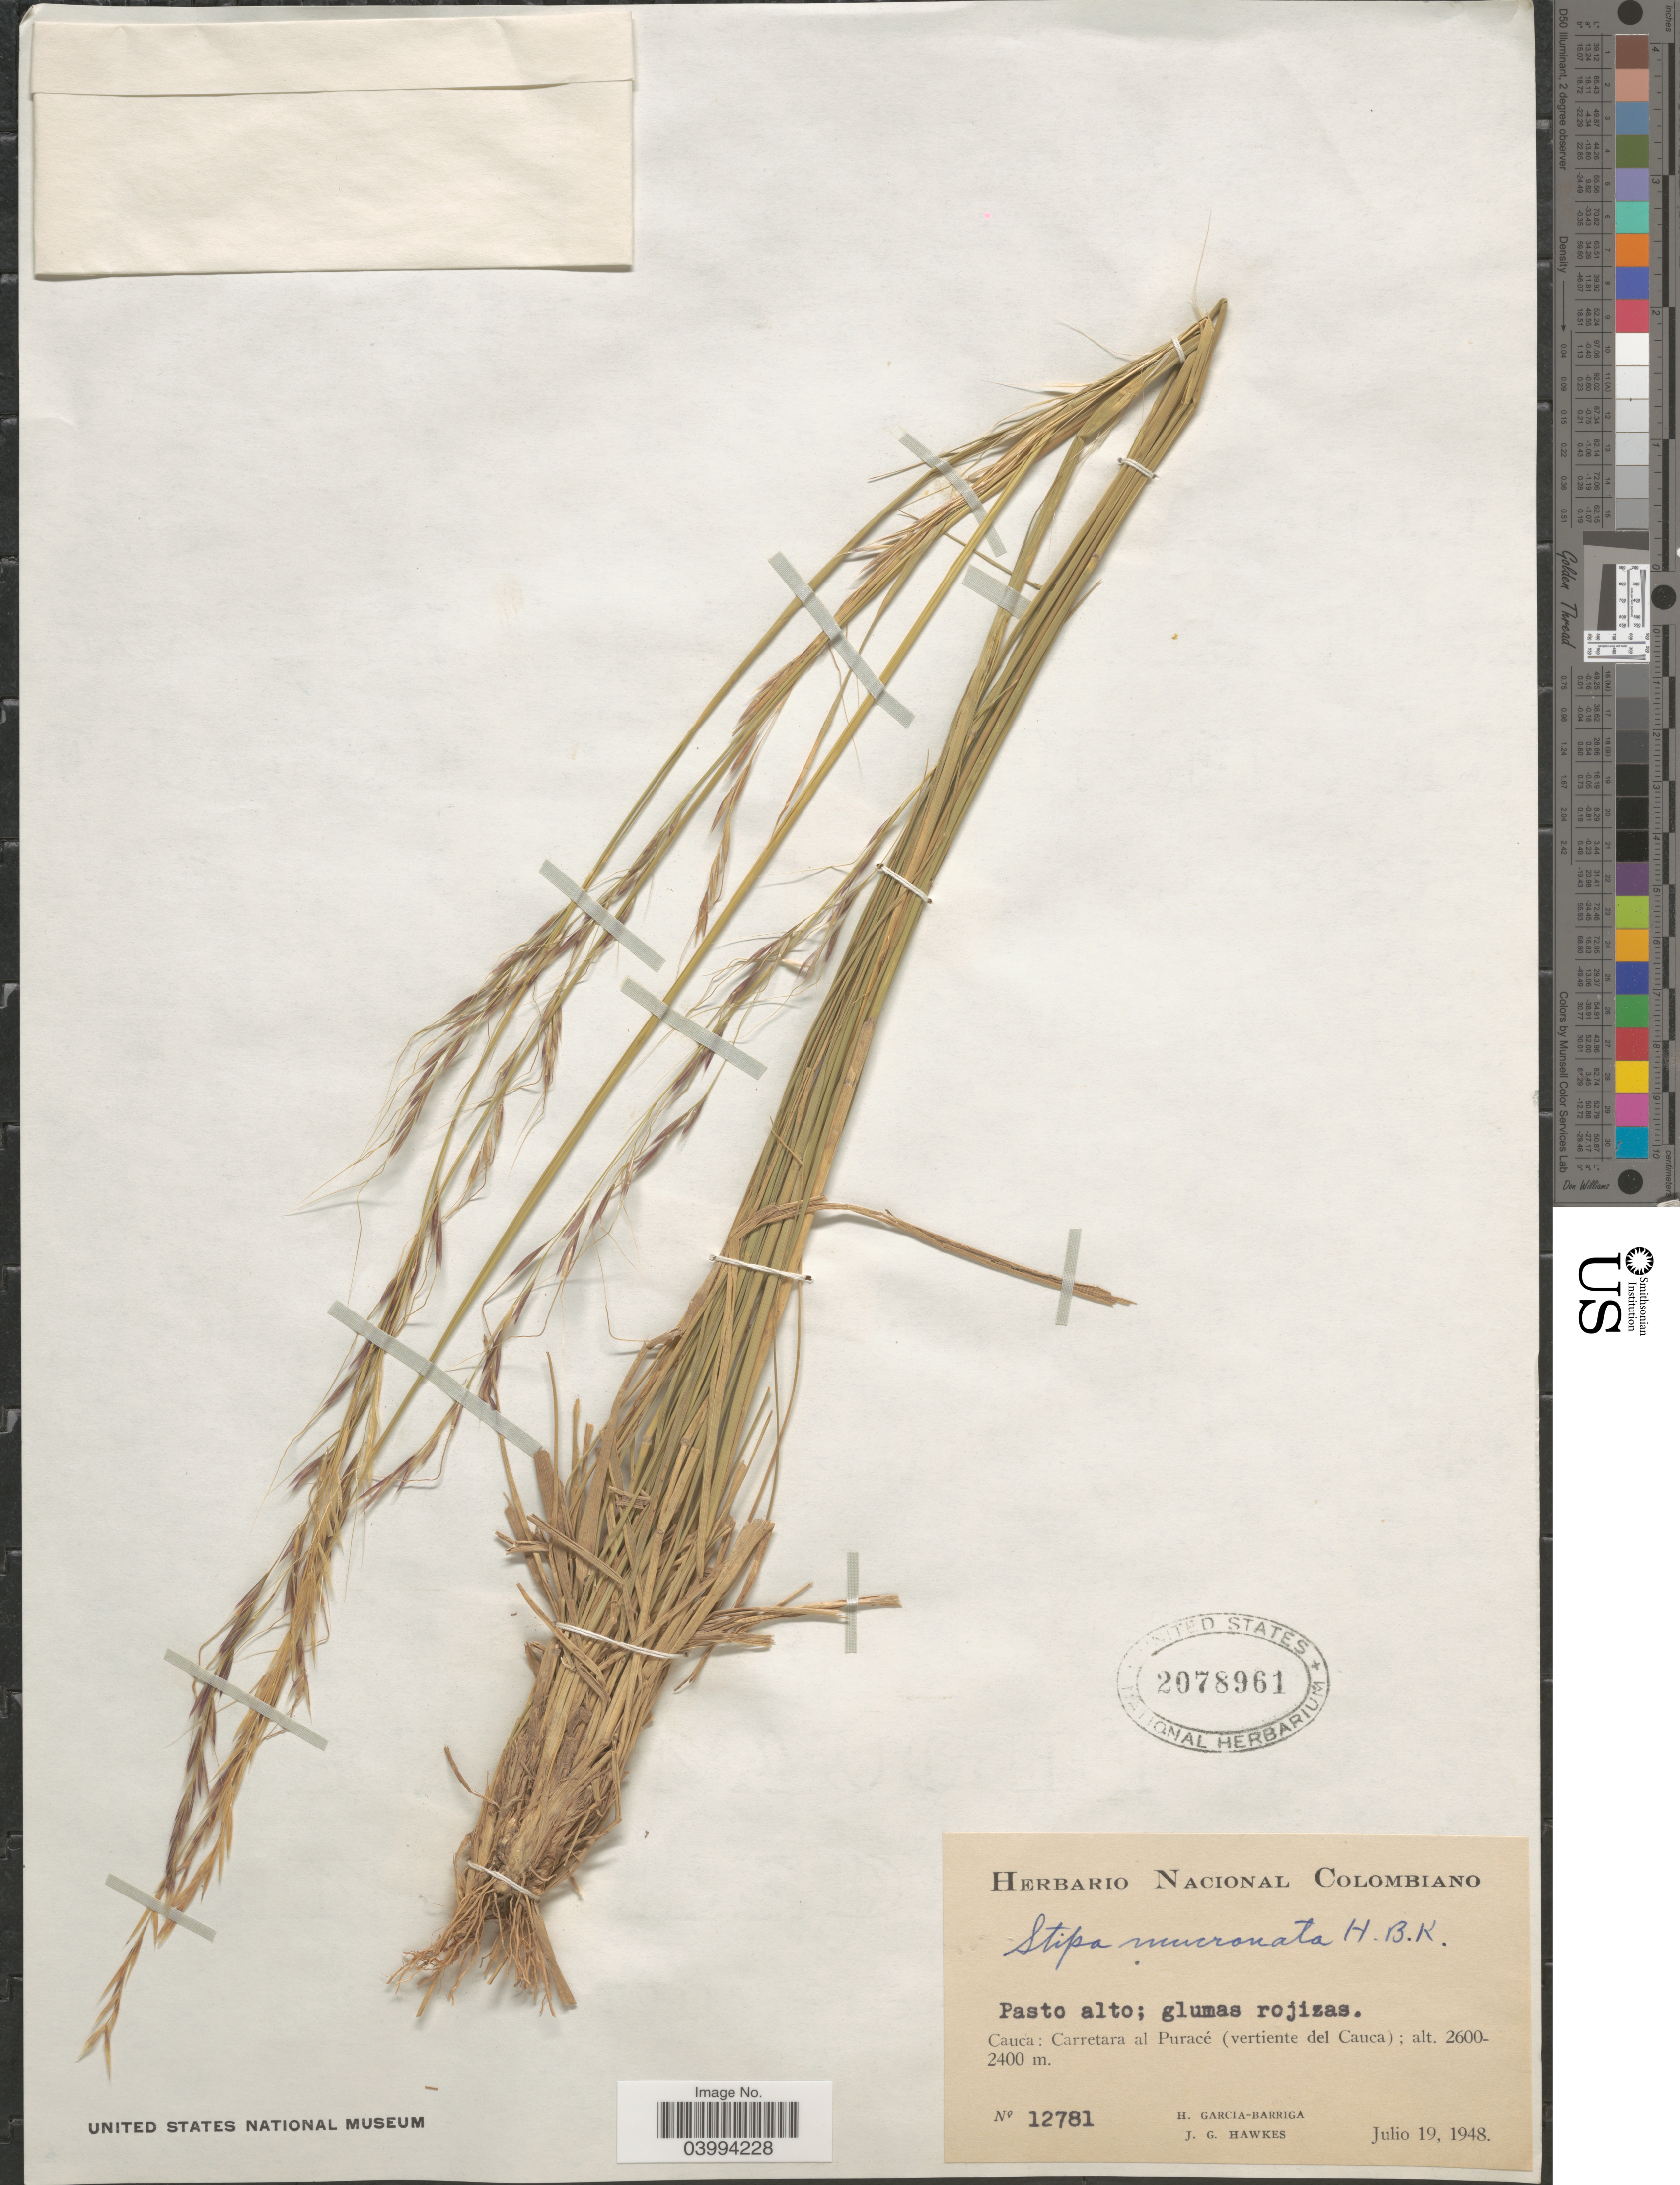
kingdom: Plantae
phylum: Tracheophyta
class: Liliopsida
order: Poales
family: Poaceae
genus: Nassella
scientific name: Nassella mucronata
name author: (Kunth) R.W. Pohl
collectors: H. García Barriga & J. Hawkes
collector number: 12781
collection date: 1948-07-19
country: Colombia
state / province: Cauca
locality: Carretara al Puracé (vertiente del Cauca).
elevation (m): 2400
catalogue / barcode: US 2078961